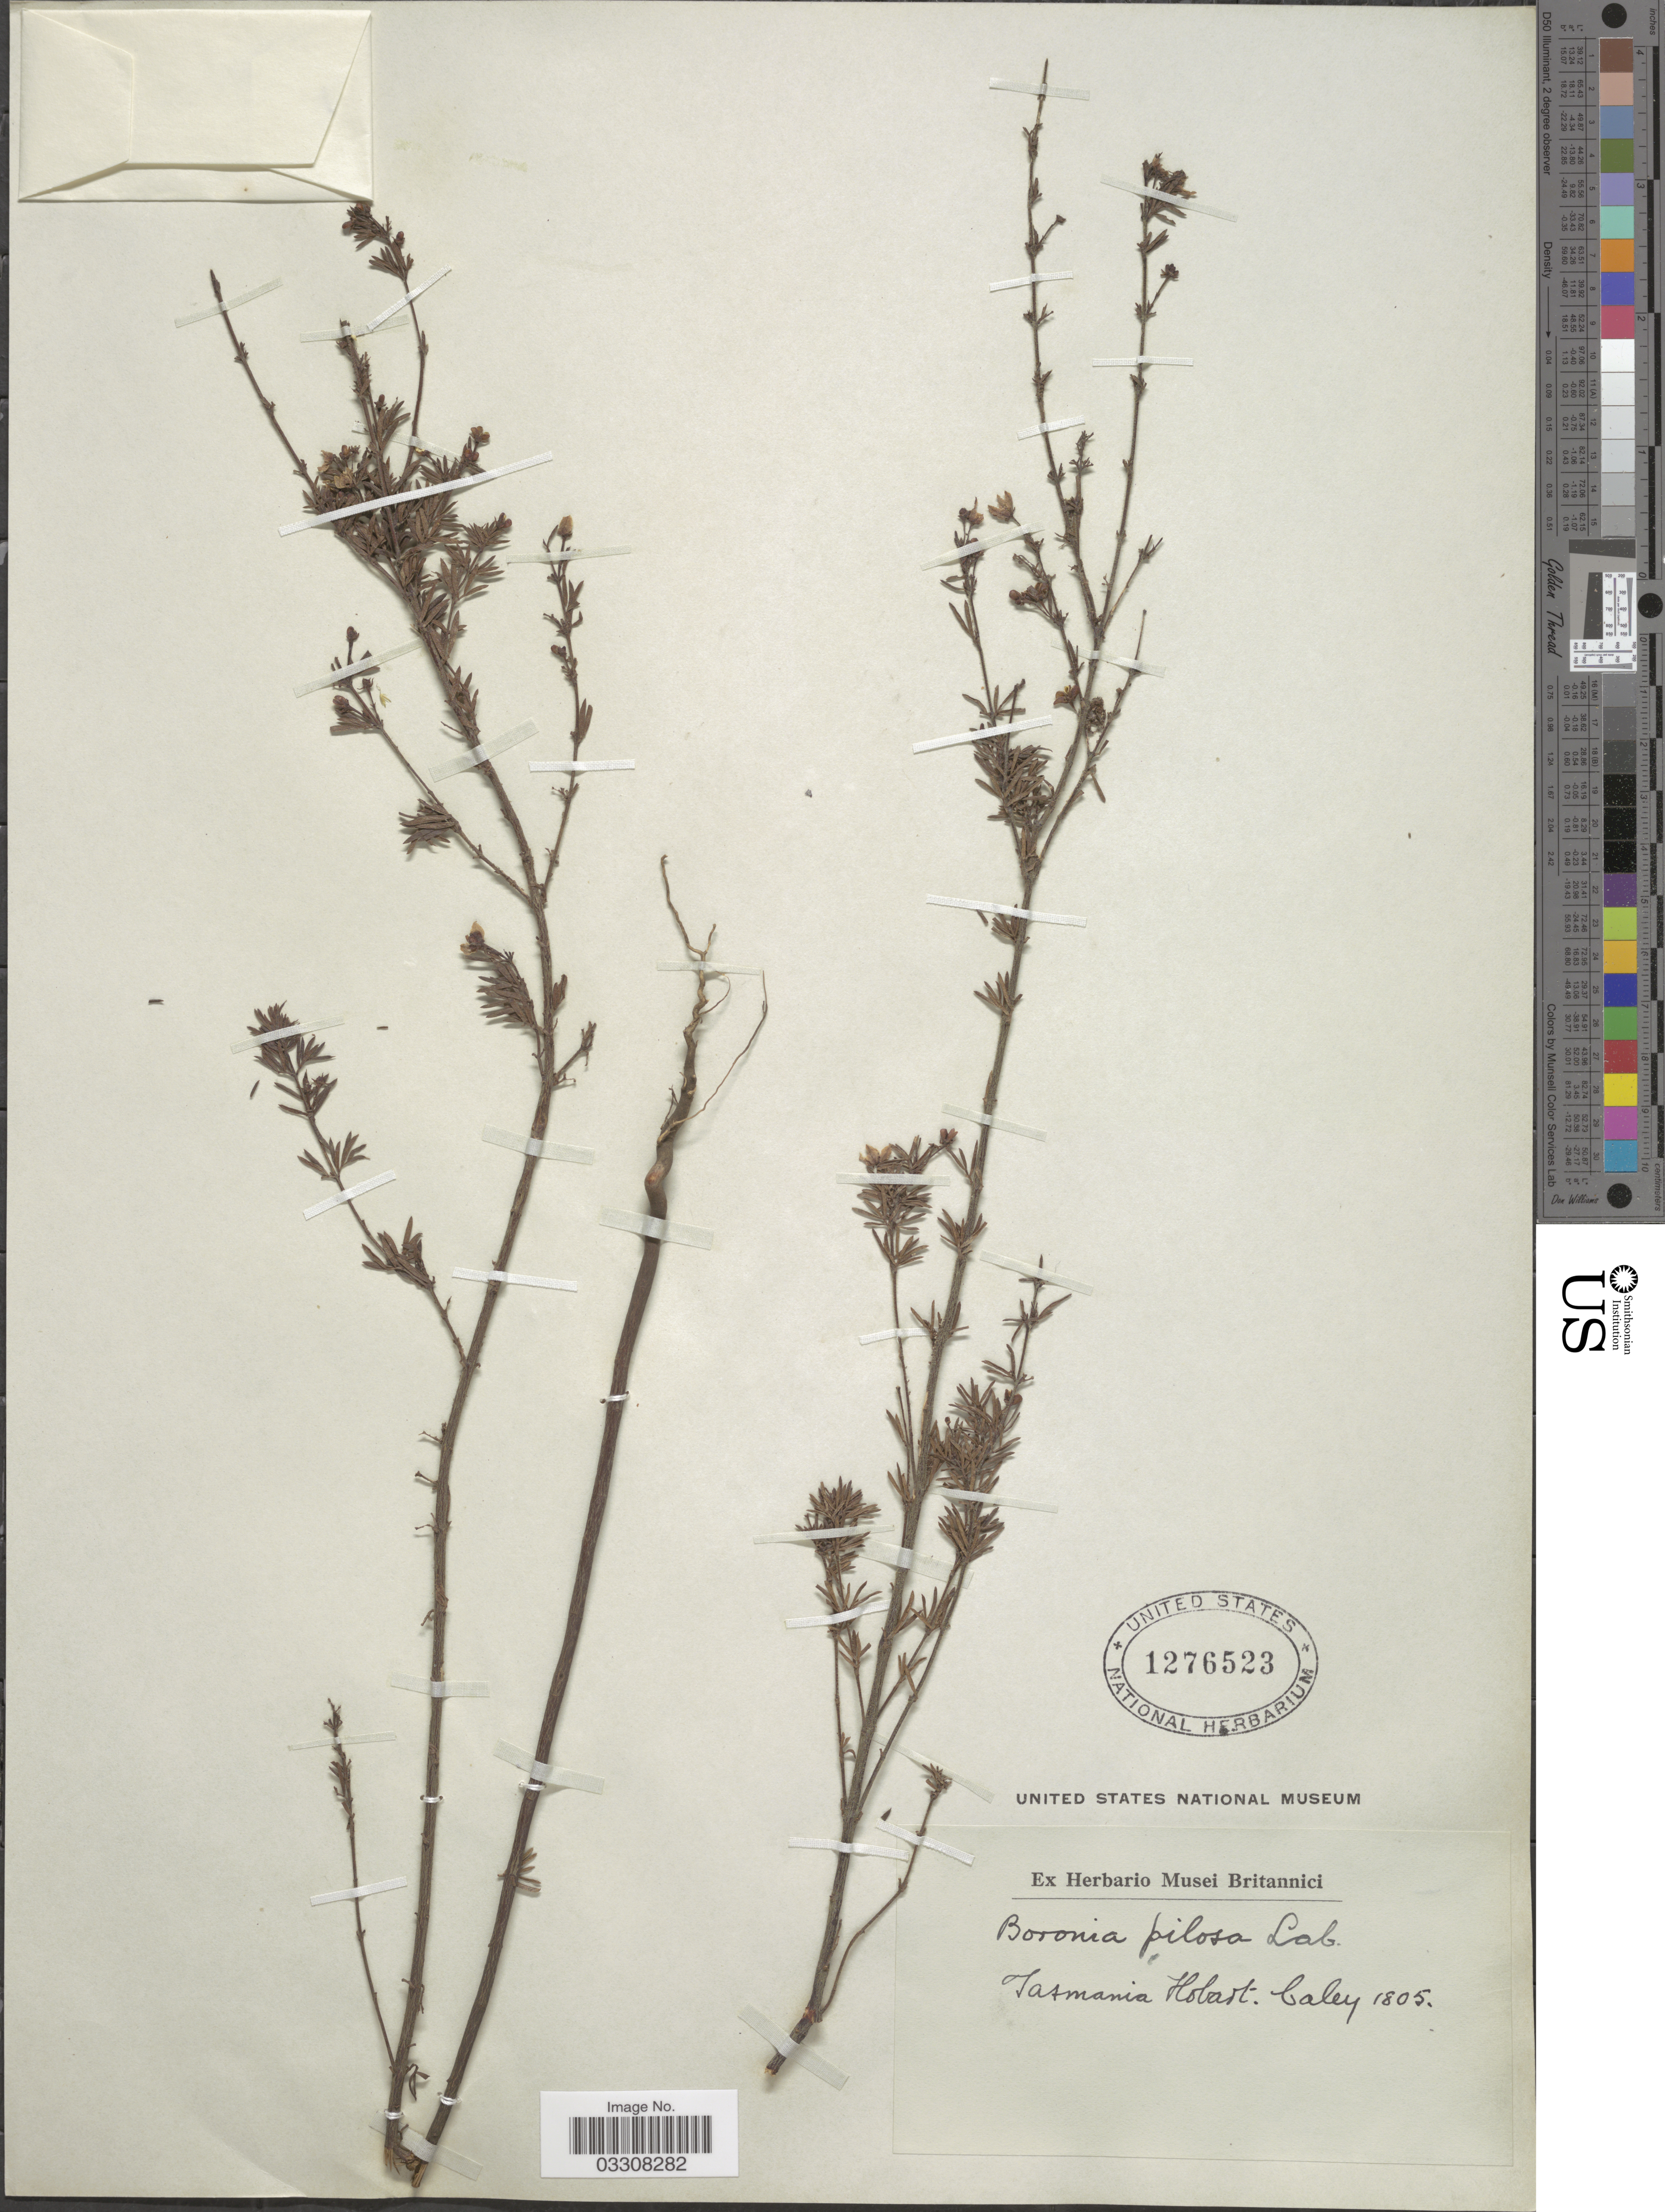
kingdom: Plantae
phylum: Tracheophyta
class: Magnoliopsida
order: Sapindales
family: Rutaceae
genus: Boronia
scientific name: Boronia pilosa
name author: Labill.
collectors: -. Caley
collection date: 1805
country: Australia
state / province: Tasmania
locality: Tasmania Hobart.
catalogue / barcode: US 1276523